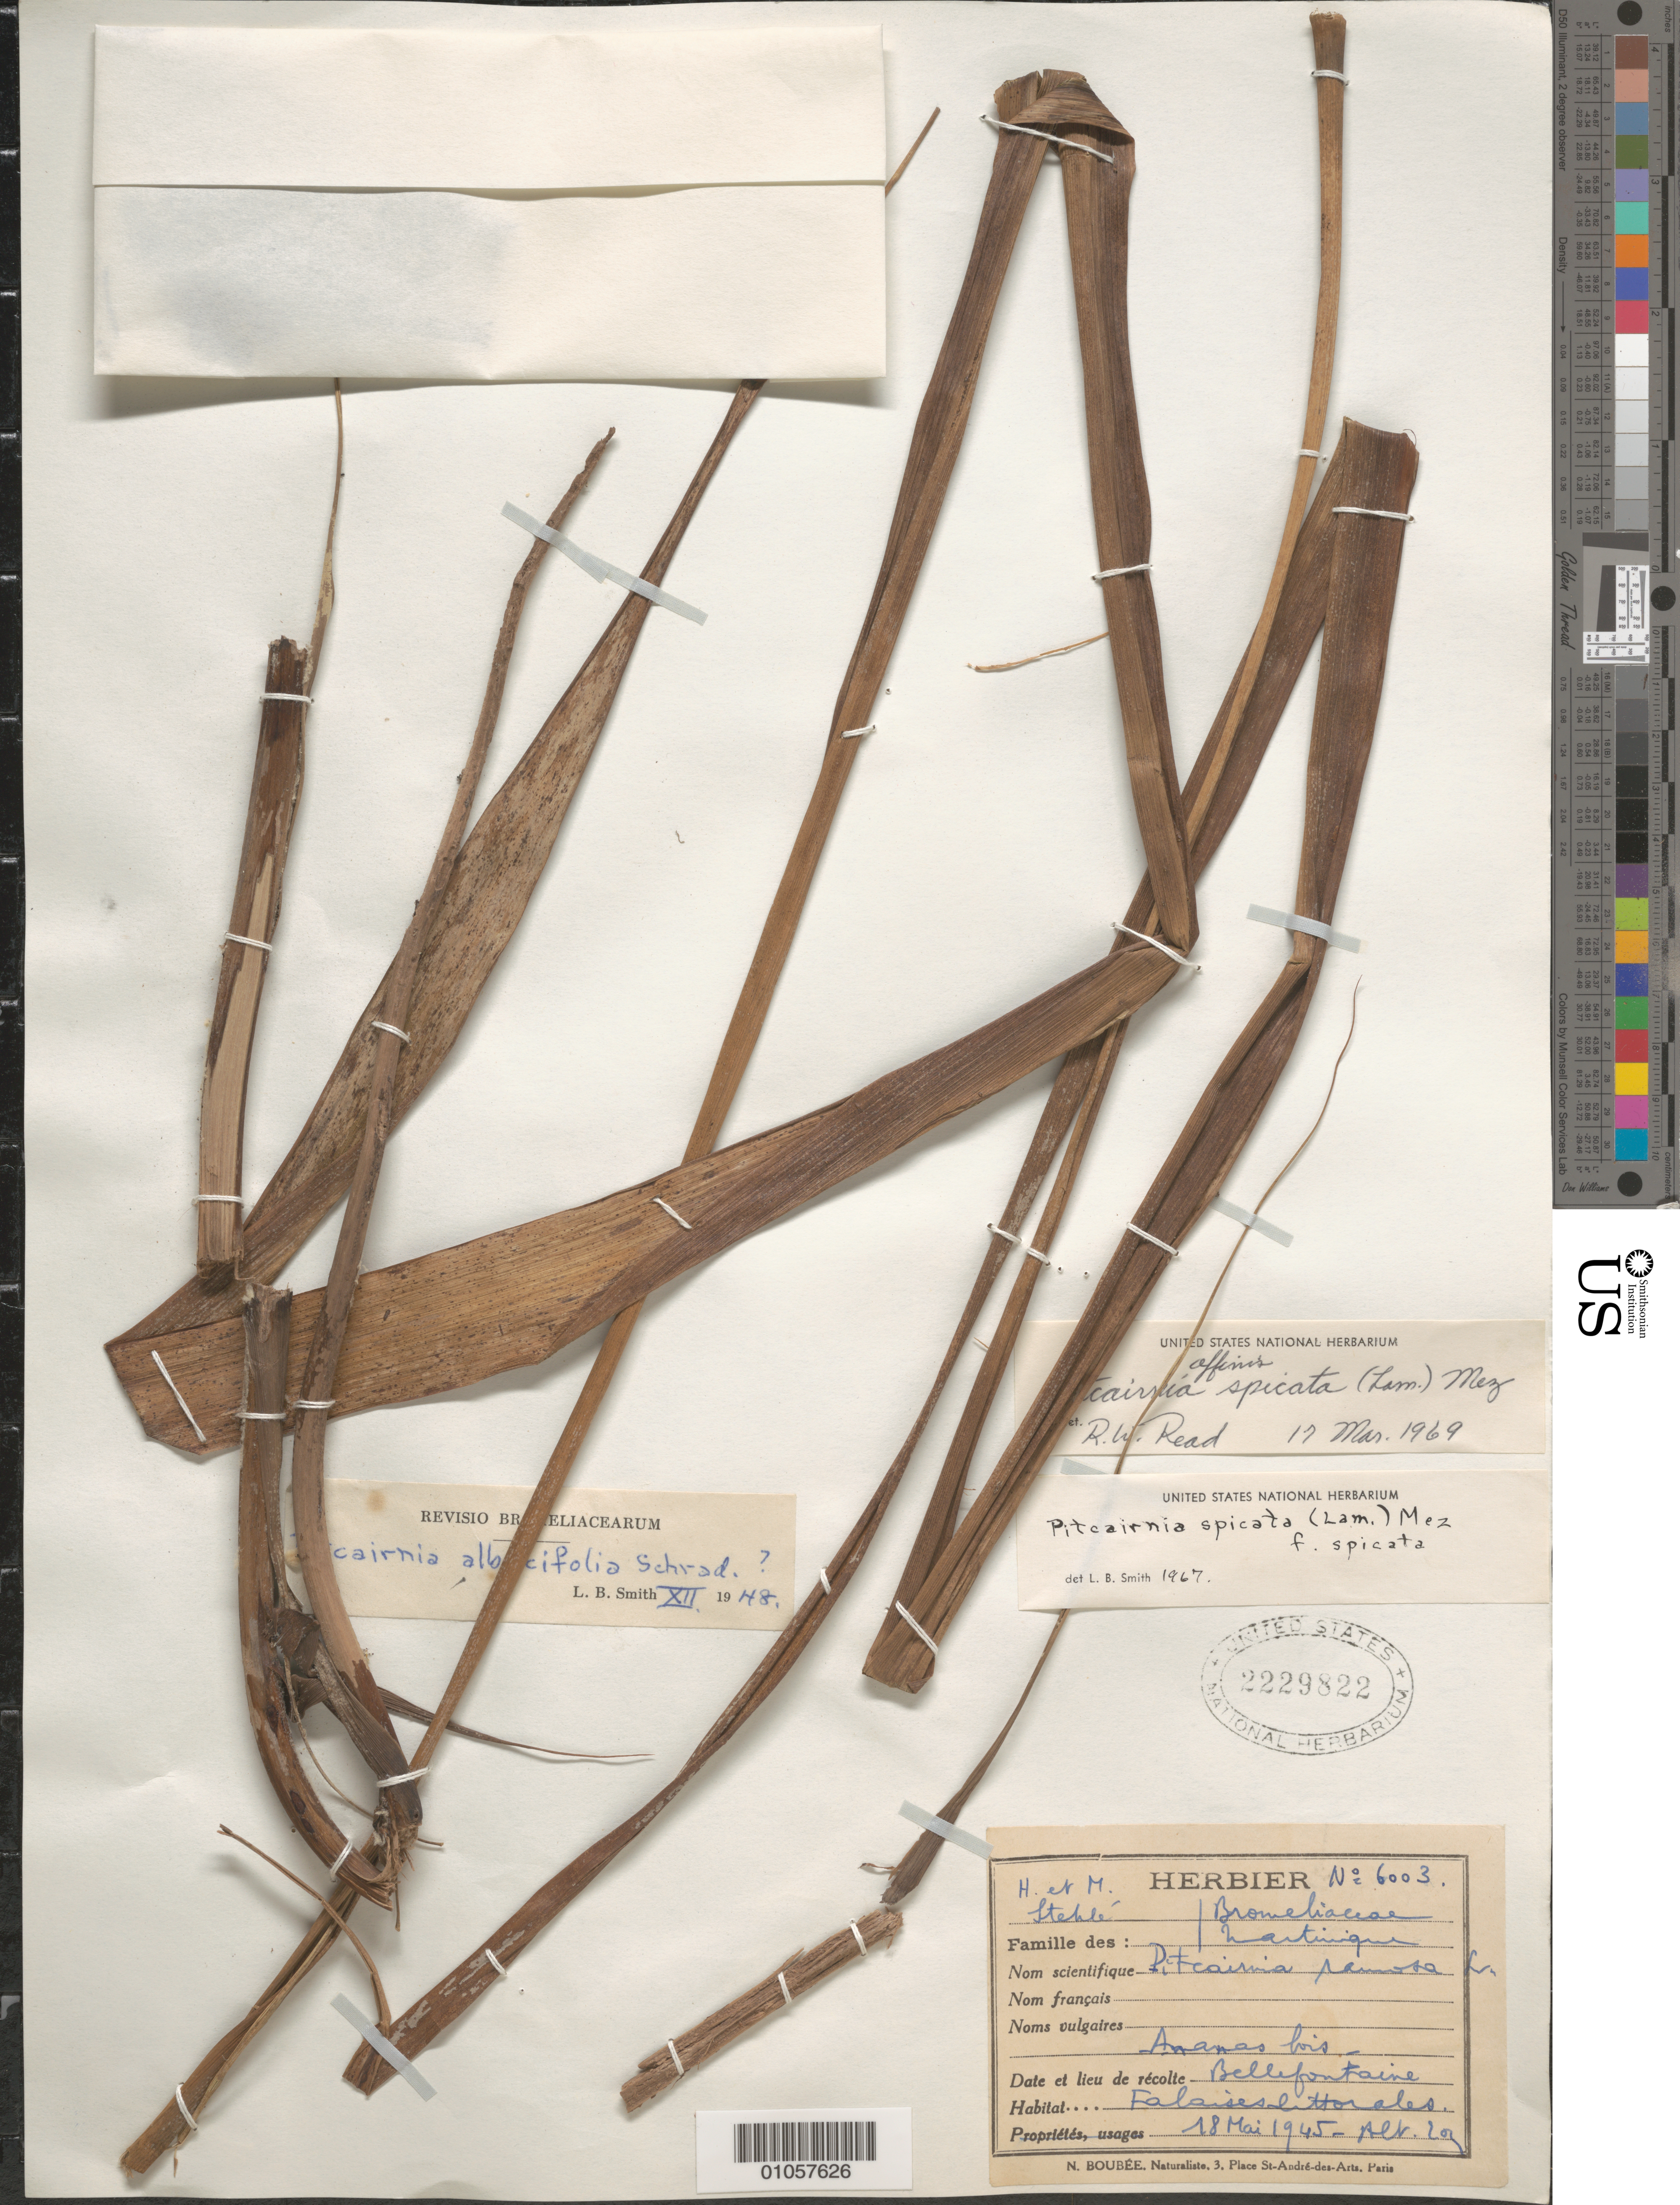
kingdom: Plantae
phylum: Tracheophyta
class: Liliopsida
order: Poales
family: Bromeliaceae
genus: Pitcairnia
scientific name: Pitcairnia spicata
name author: (Lam.) Mez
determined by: Read, Robert W., (US), NMNH (UNITED STATES)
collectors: H. Stehlé & M. Stehlé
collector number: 6003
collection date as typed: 18 May 1945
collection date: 1945-05-18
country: Martinique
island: Martinique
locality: Bellefontaine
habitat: Falaises littorales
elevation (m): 20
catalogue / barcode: US 2229822